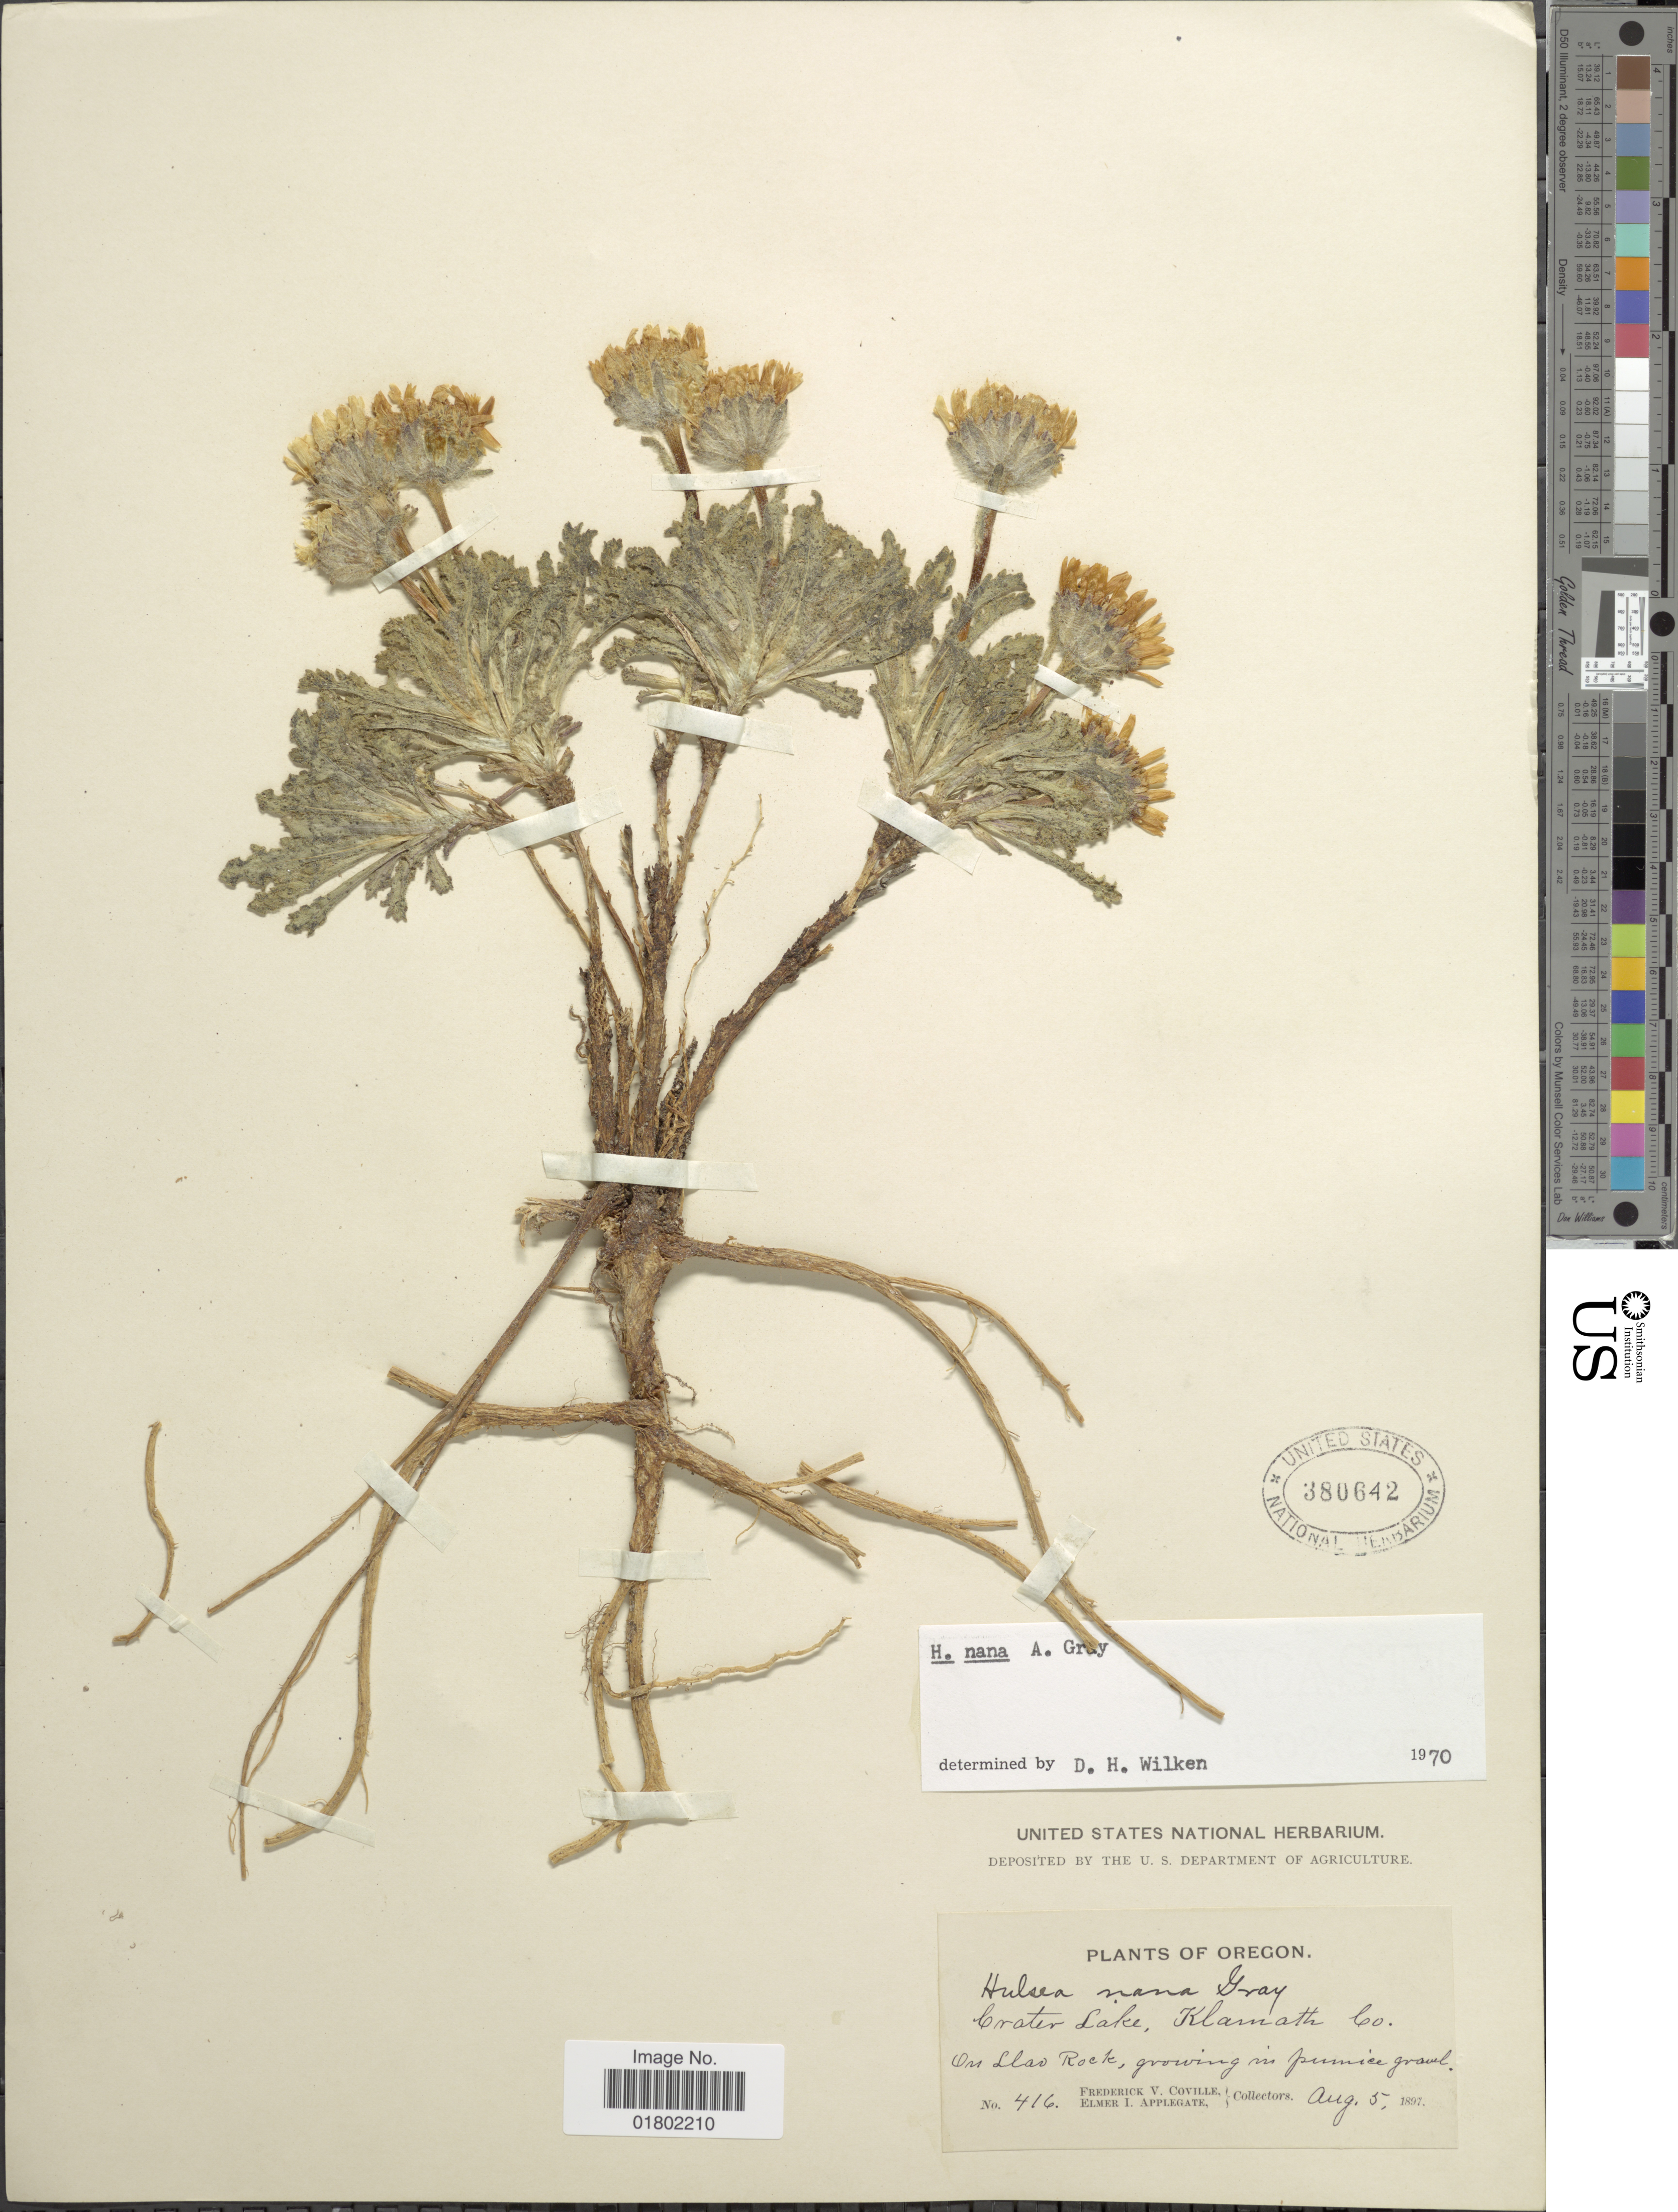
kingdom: Plantae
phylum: Tracheophyta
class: Magnoliopsida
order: Asterales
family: Asteraceae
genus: Hulsea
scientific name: Hulsea nana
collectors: F. V. Coville & E. I. Applegate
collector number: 416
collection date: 1897-08-05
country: United States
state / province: Oregon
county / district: Klamath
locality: Crater Lake, Klamath Co., on Llas Rock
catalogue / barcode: US 380642